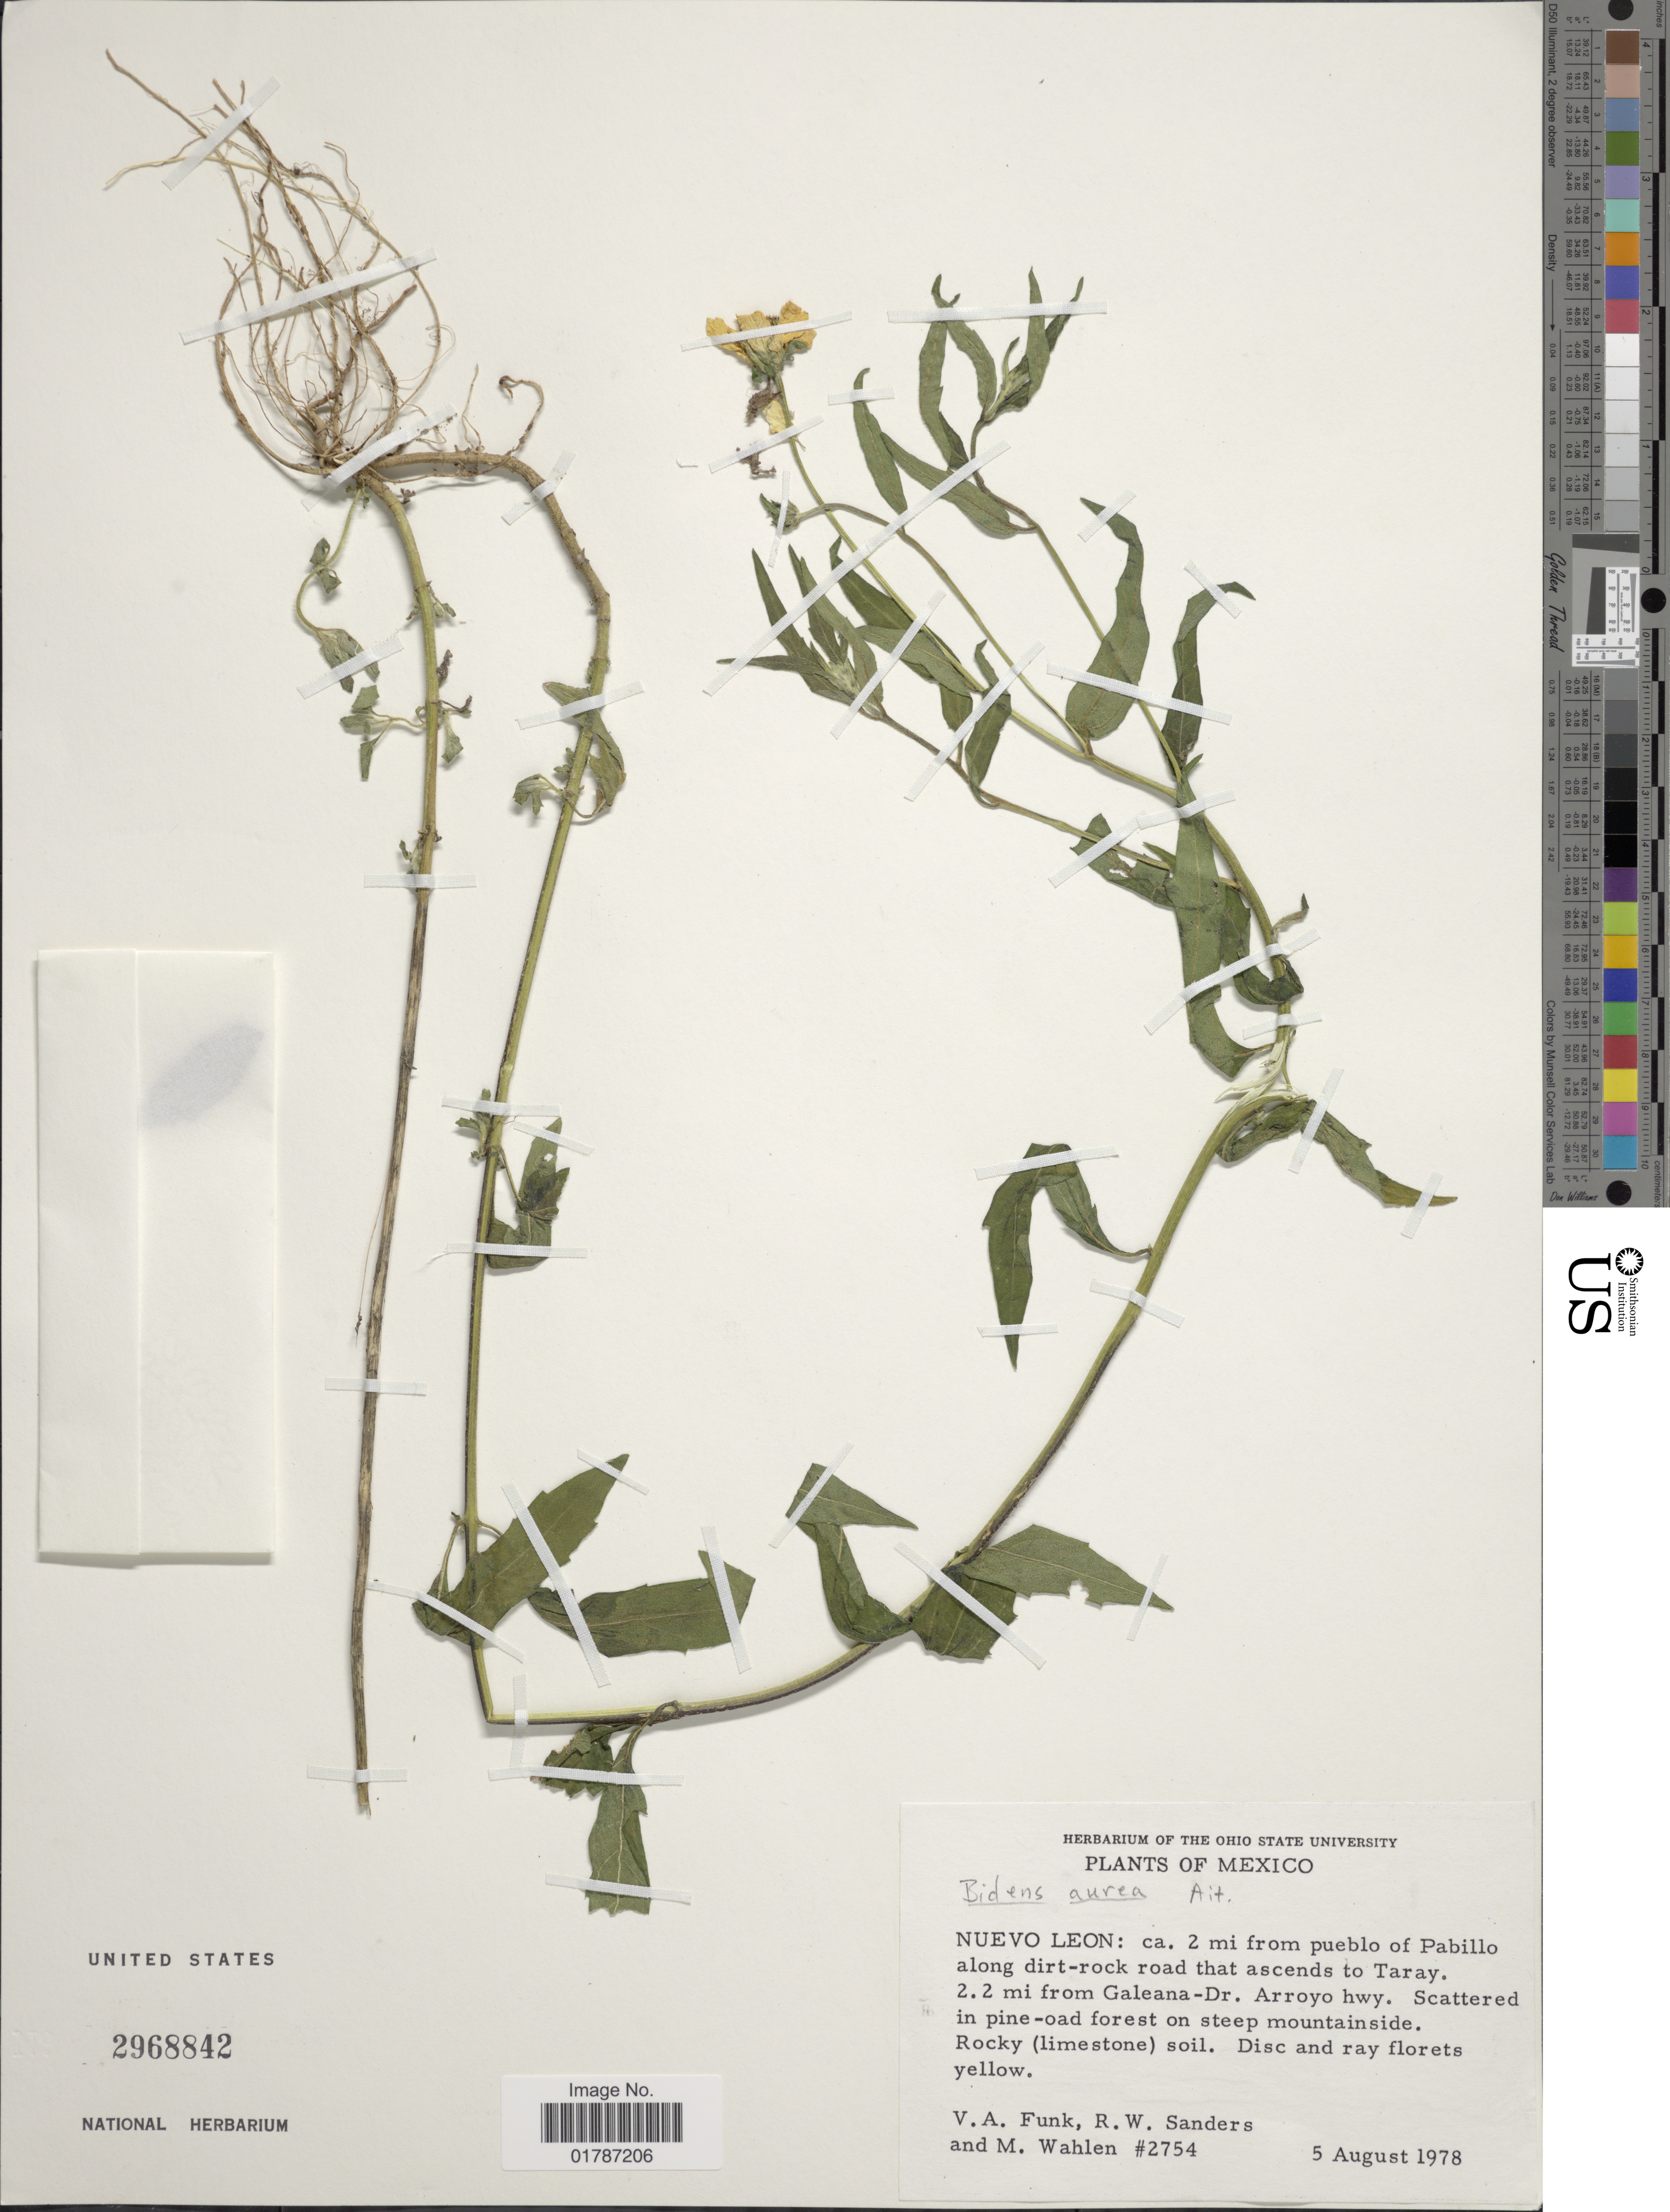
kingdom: Plantae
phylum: Tracheophyta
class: Magnoliopsida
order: Asterales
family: Asteraceae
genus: Bidens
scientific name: Bidens aurea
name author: (Aiton) Sherff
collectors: V. Funk, R. W. Sanders & M. Wahlen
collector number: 2754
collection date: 1978-08-05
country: Mexico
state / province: Nuevo León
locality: Nuevo Leon: 2 mi from pueblo of Pabillo along dirt-rock road that ascends to Taray, 2.2 mi from Galeana-Dr. Arroyo hwy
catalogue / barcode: US 2968842